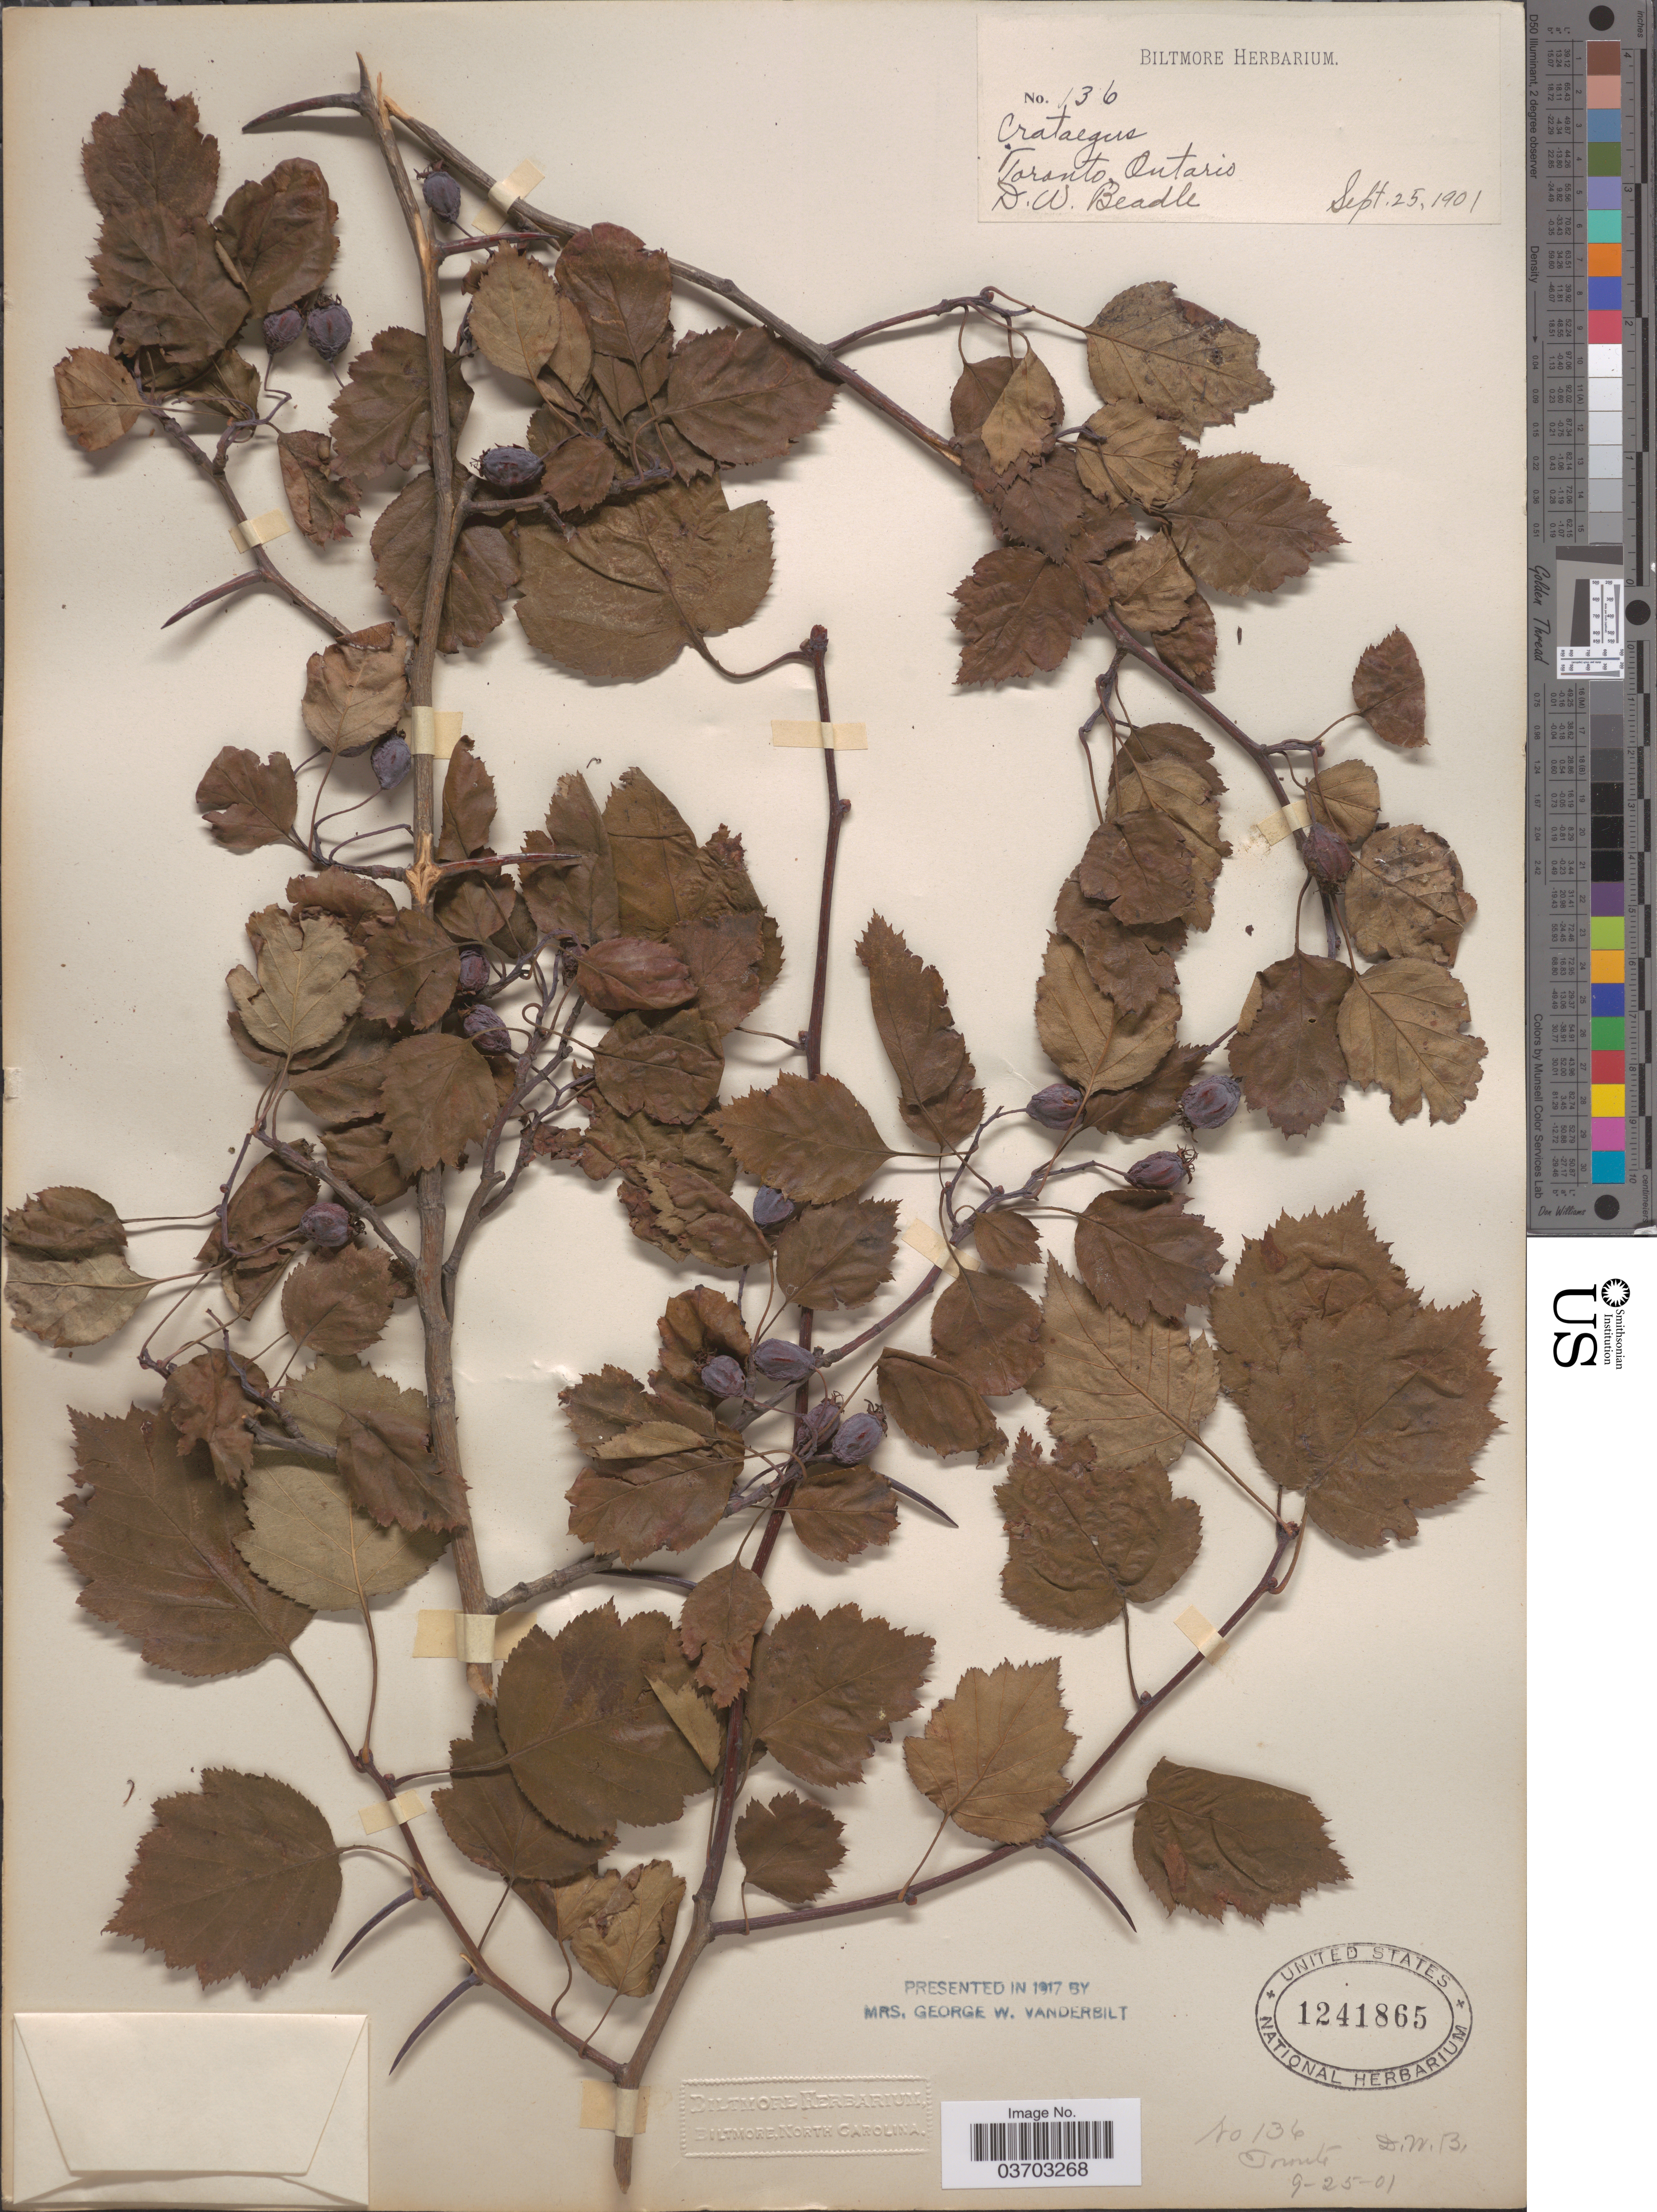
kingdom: Plantae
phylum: Tracheophyta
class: Magnoliopsida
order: Rosales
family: Rosaceae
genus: Crataegus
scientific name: Crataegus sp.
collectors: D. Beadle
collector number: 136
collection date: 1901-09-25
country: Canada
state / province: Ontario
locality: Toronto.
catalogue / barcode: US 1241865